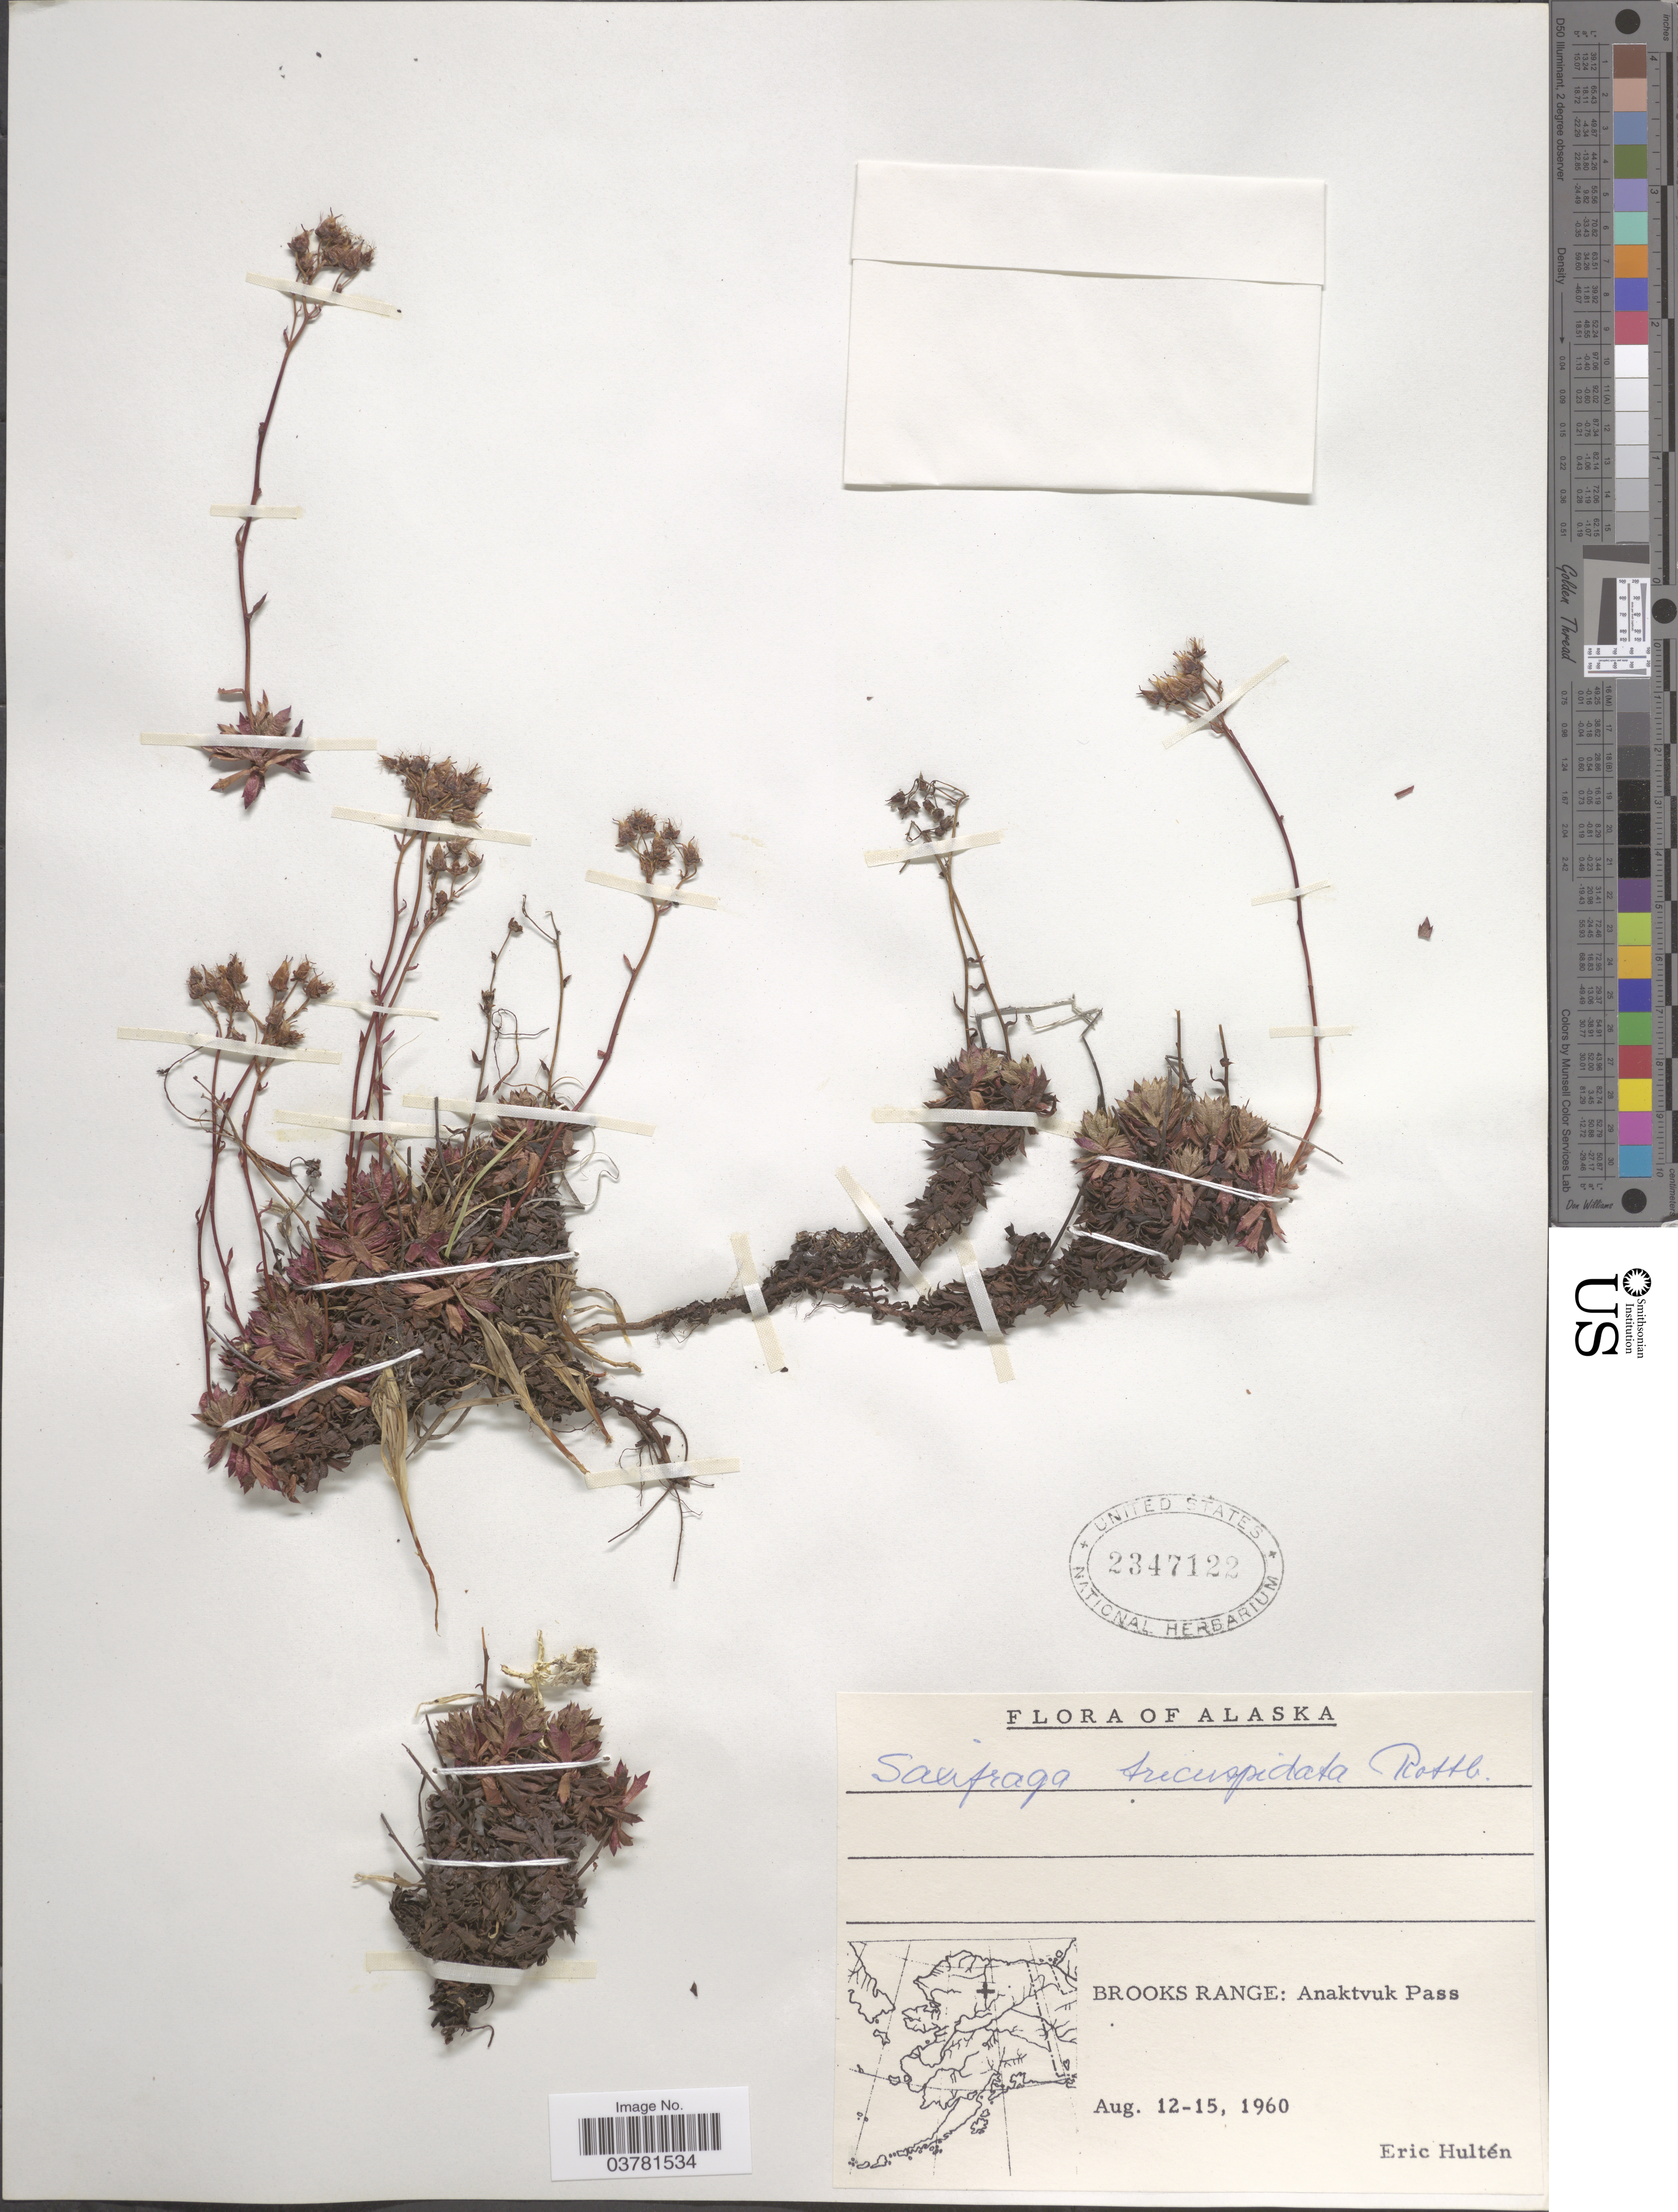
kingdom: Plantae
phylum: Tracheophyta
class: Magnoliopsida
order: Saxifragales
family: Saxifragaceae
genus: Saxifraga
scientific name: Saxifraga tricuspidata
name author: Rottb.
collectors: E. G. Hultén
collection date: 1960-08-12/1960-08-15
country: United States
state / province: Alaska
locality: Brooks Range: Anaktvuk Pass.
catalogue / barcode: US 2347122